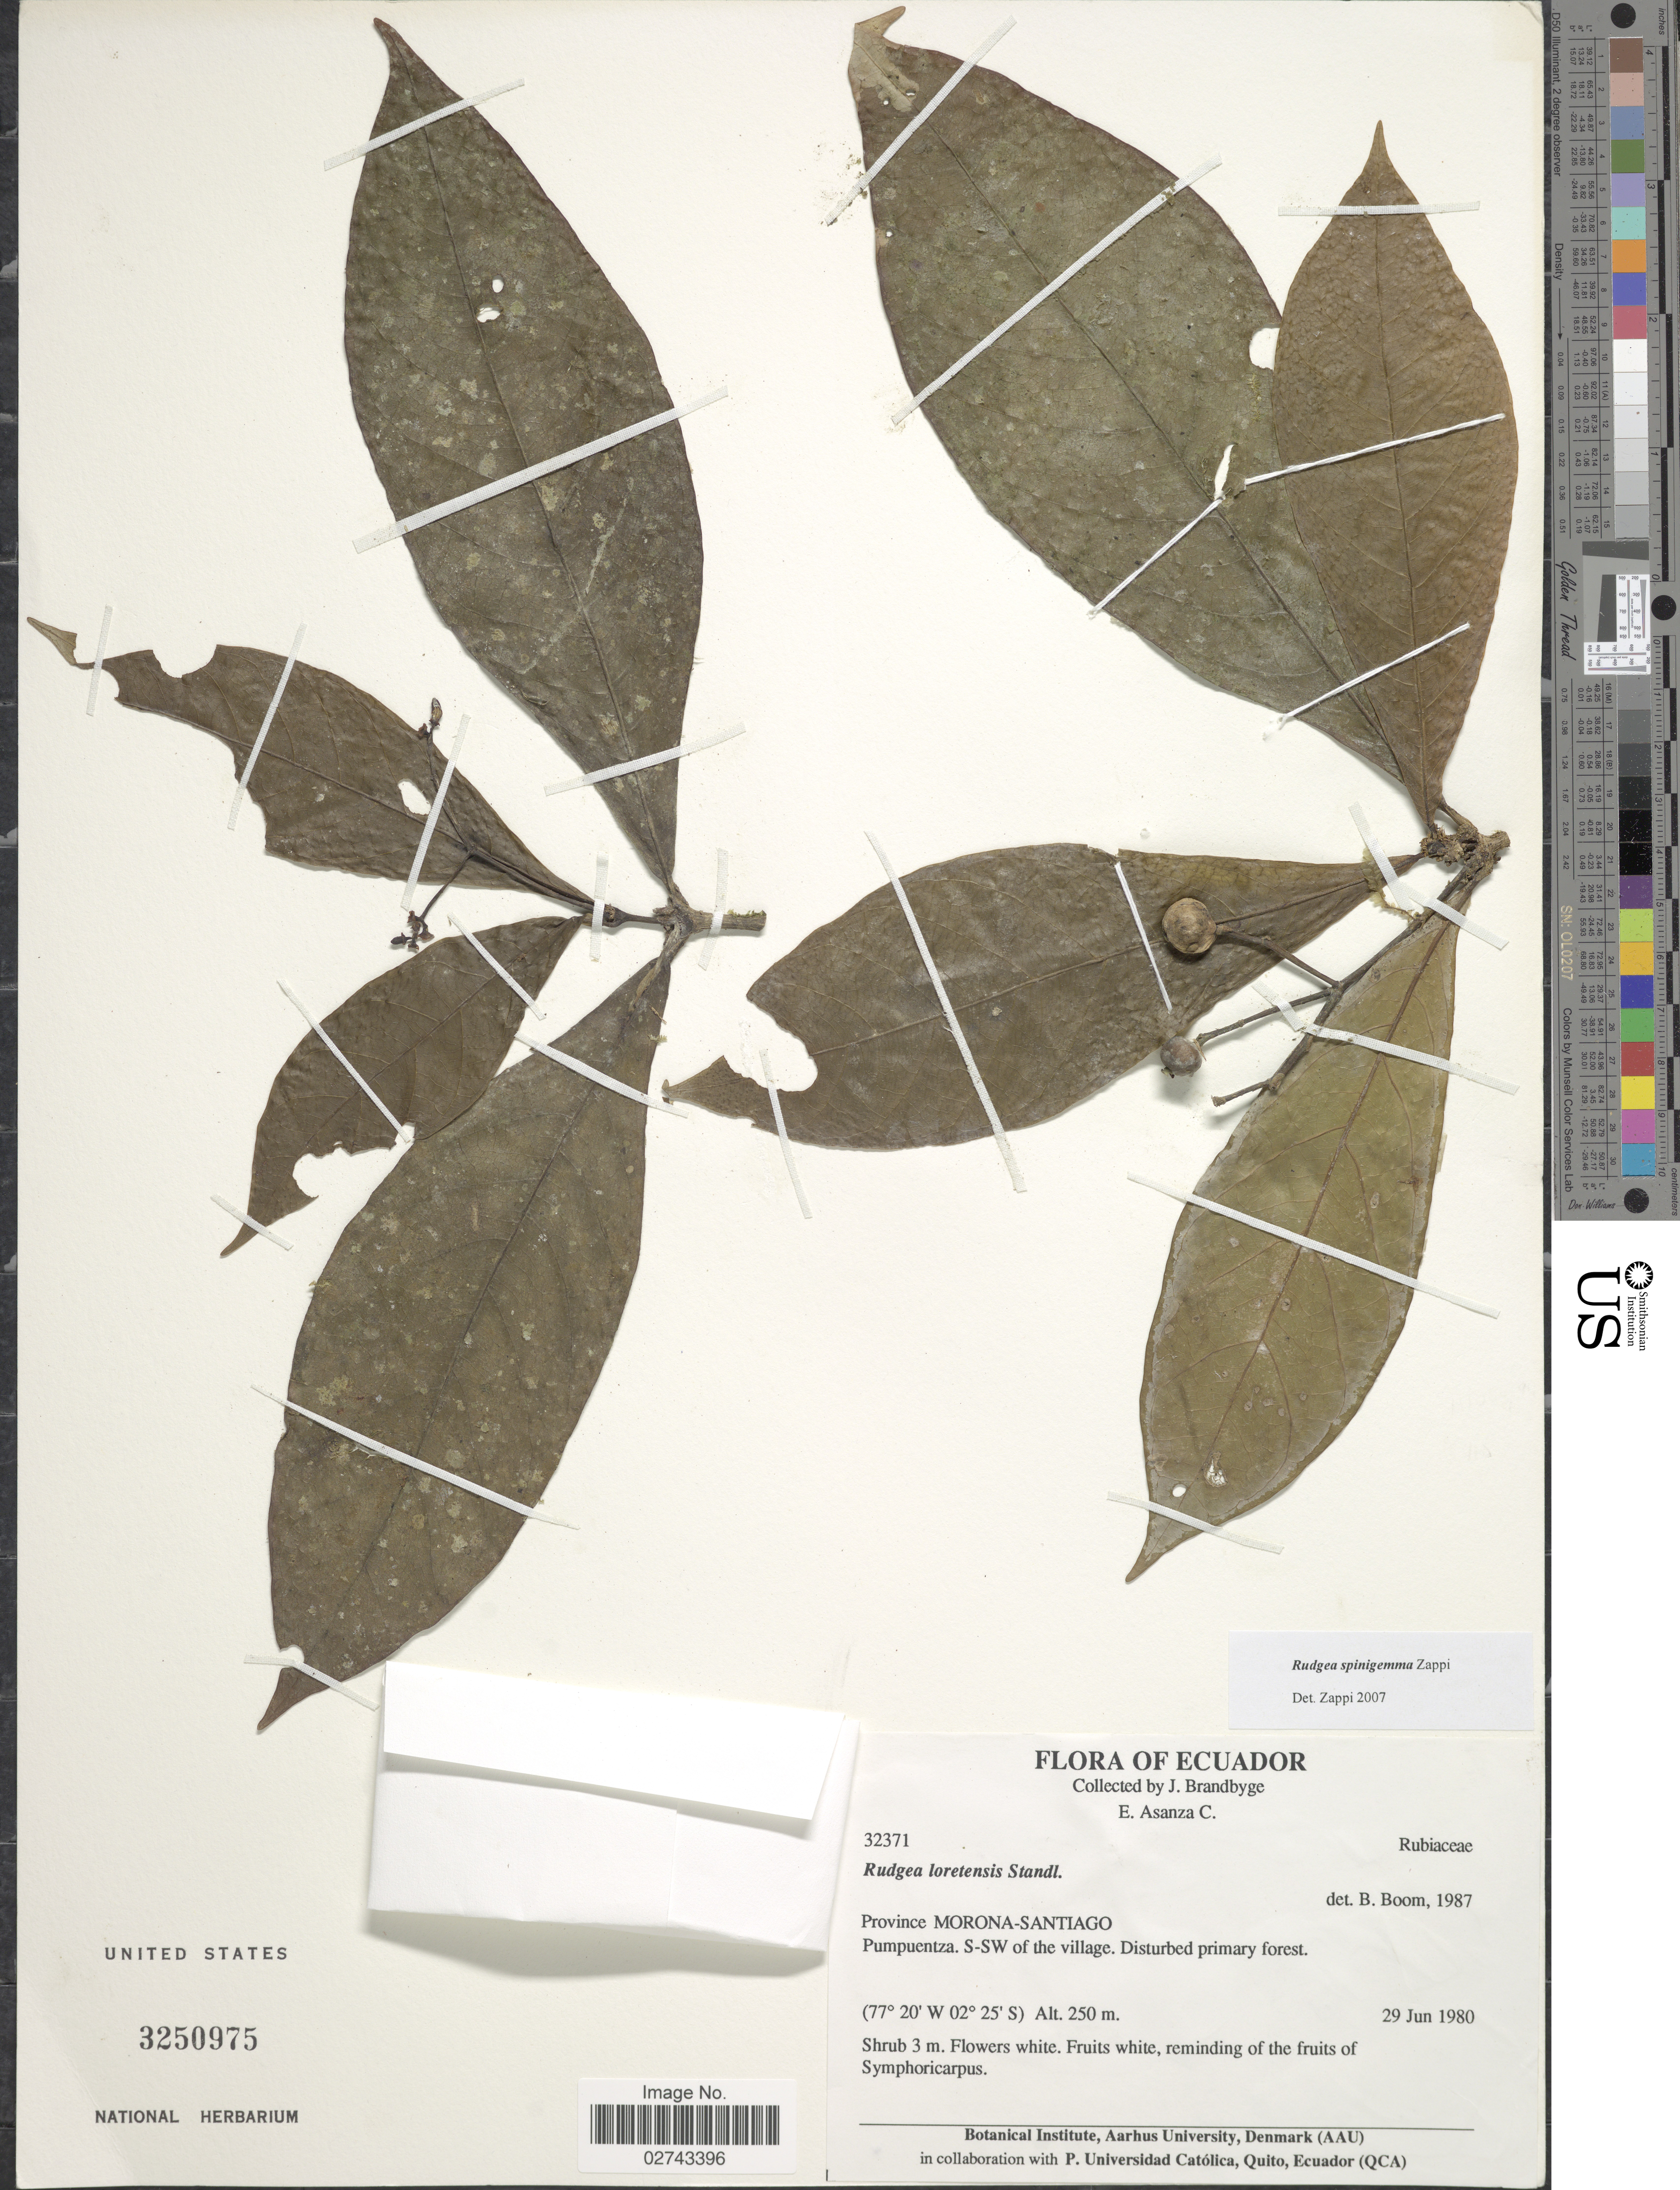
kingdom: Plantae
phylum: Tracheophyta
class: Magnoliopsida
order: Gentianales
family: Rubiaceae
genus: Rudgea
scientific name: Rudgea spinigemma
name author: Zappi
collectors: J. Brandbyge & E. Asanza C.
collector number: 32371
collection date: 1980-06-29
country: Ecuador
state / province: Morona-Santiago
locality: Pumpuentza, S-SW of the village, disturbed primary forest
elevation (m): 250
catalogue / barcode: US 3250975